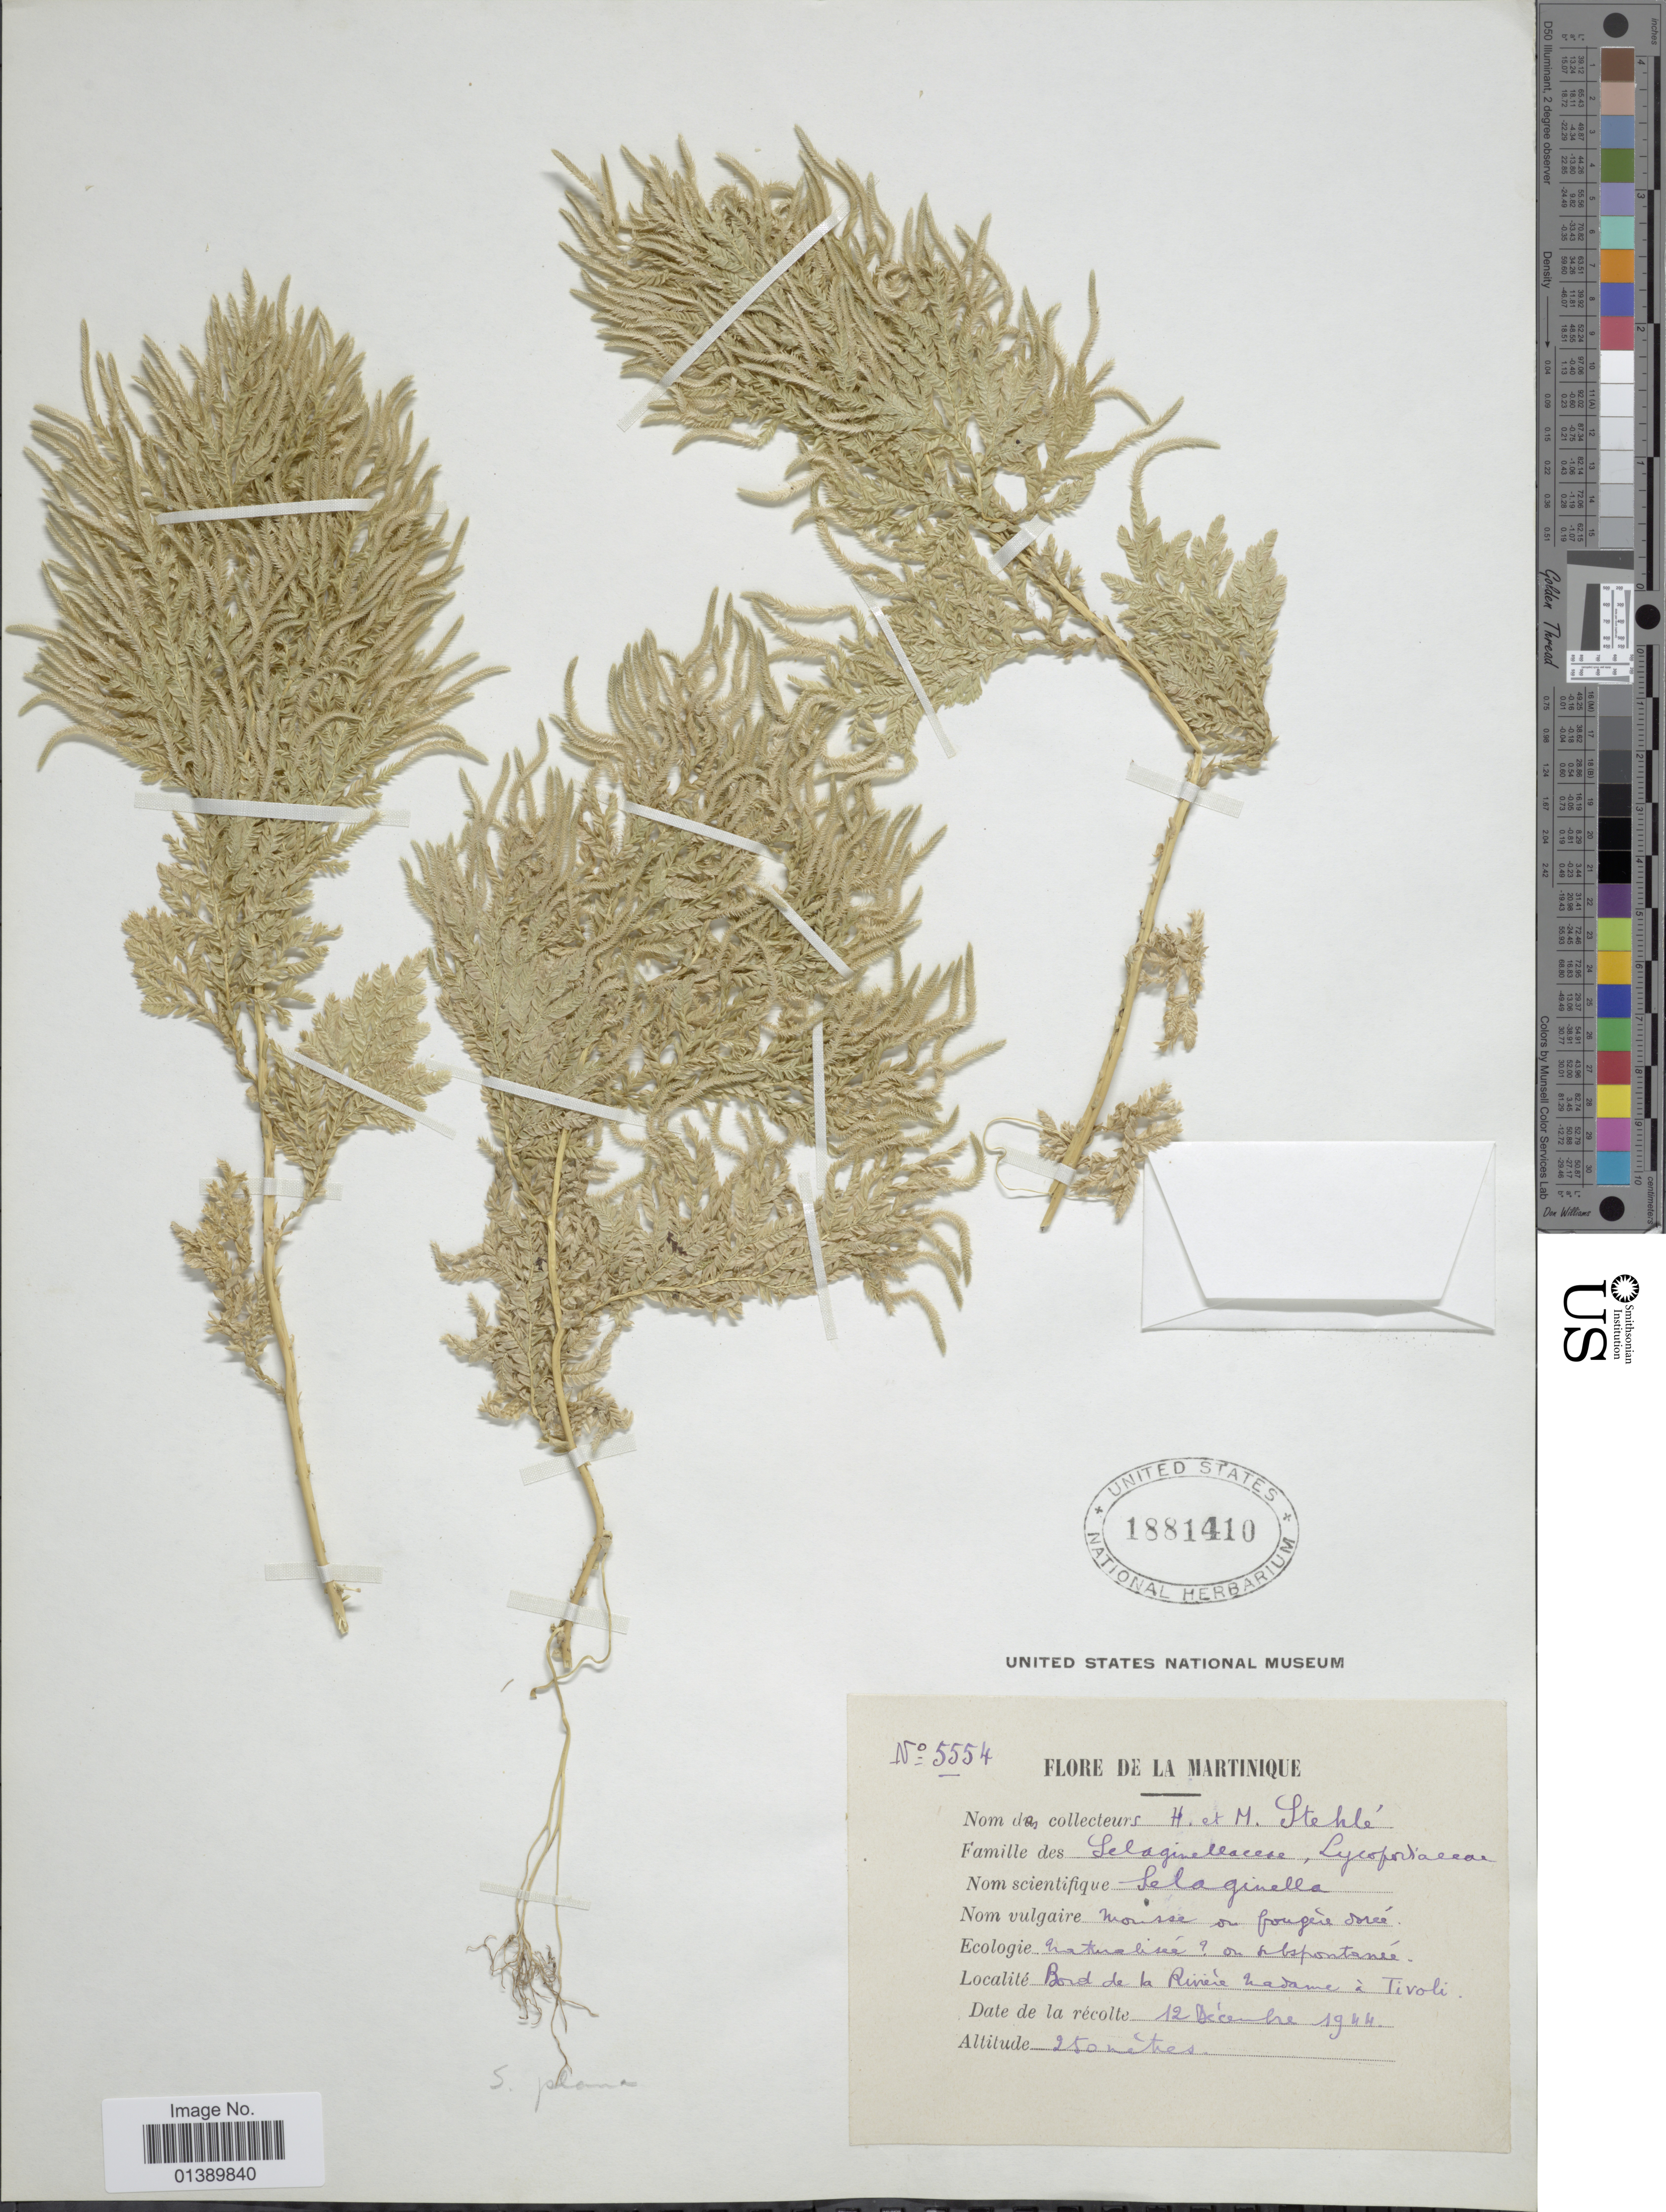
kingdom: Plantae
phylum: Tracheophyta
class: Lycopodiopsida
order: Selaginellales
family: Selaginellaceae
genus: Selaginella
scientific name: Selaginella plana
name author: (Desv. ex Poir.) Hieron.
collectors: H. Stehlé & M. Stehlé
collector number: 5554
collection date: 1944-12-12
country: Martinique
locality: Bord de la Riviere Madame à Tivoli.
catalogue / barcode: US 1881410